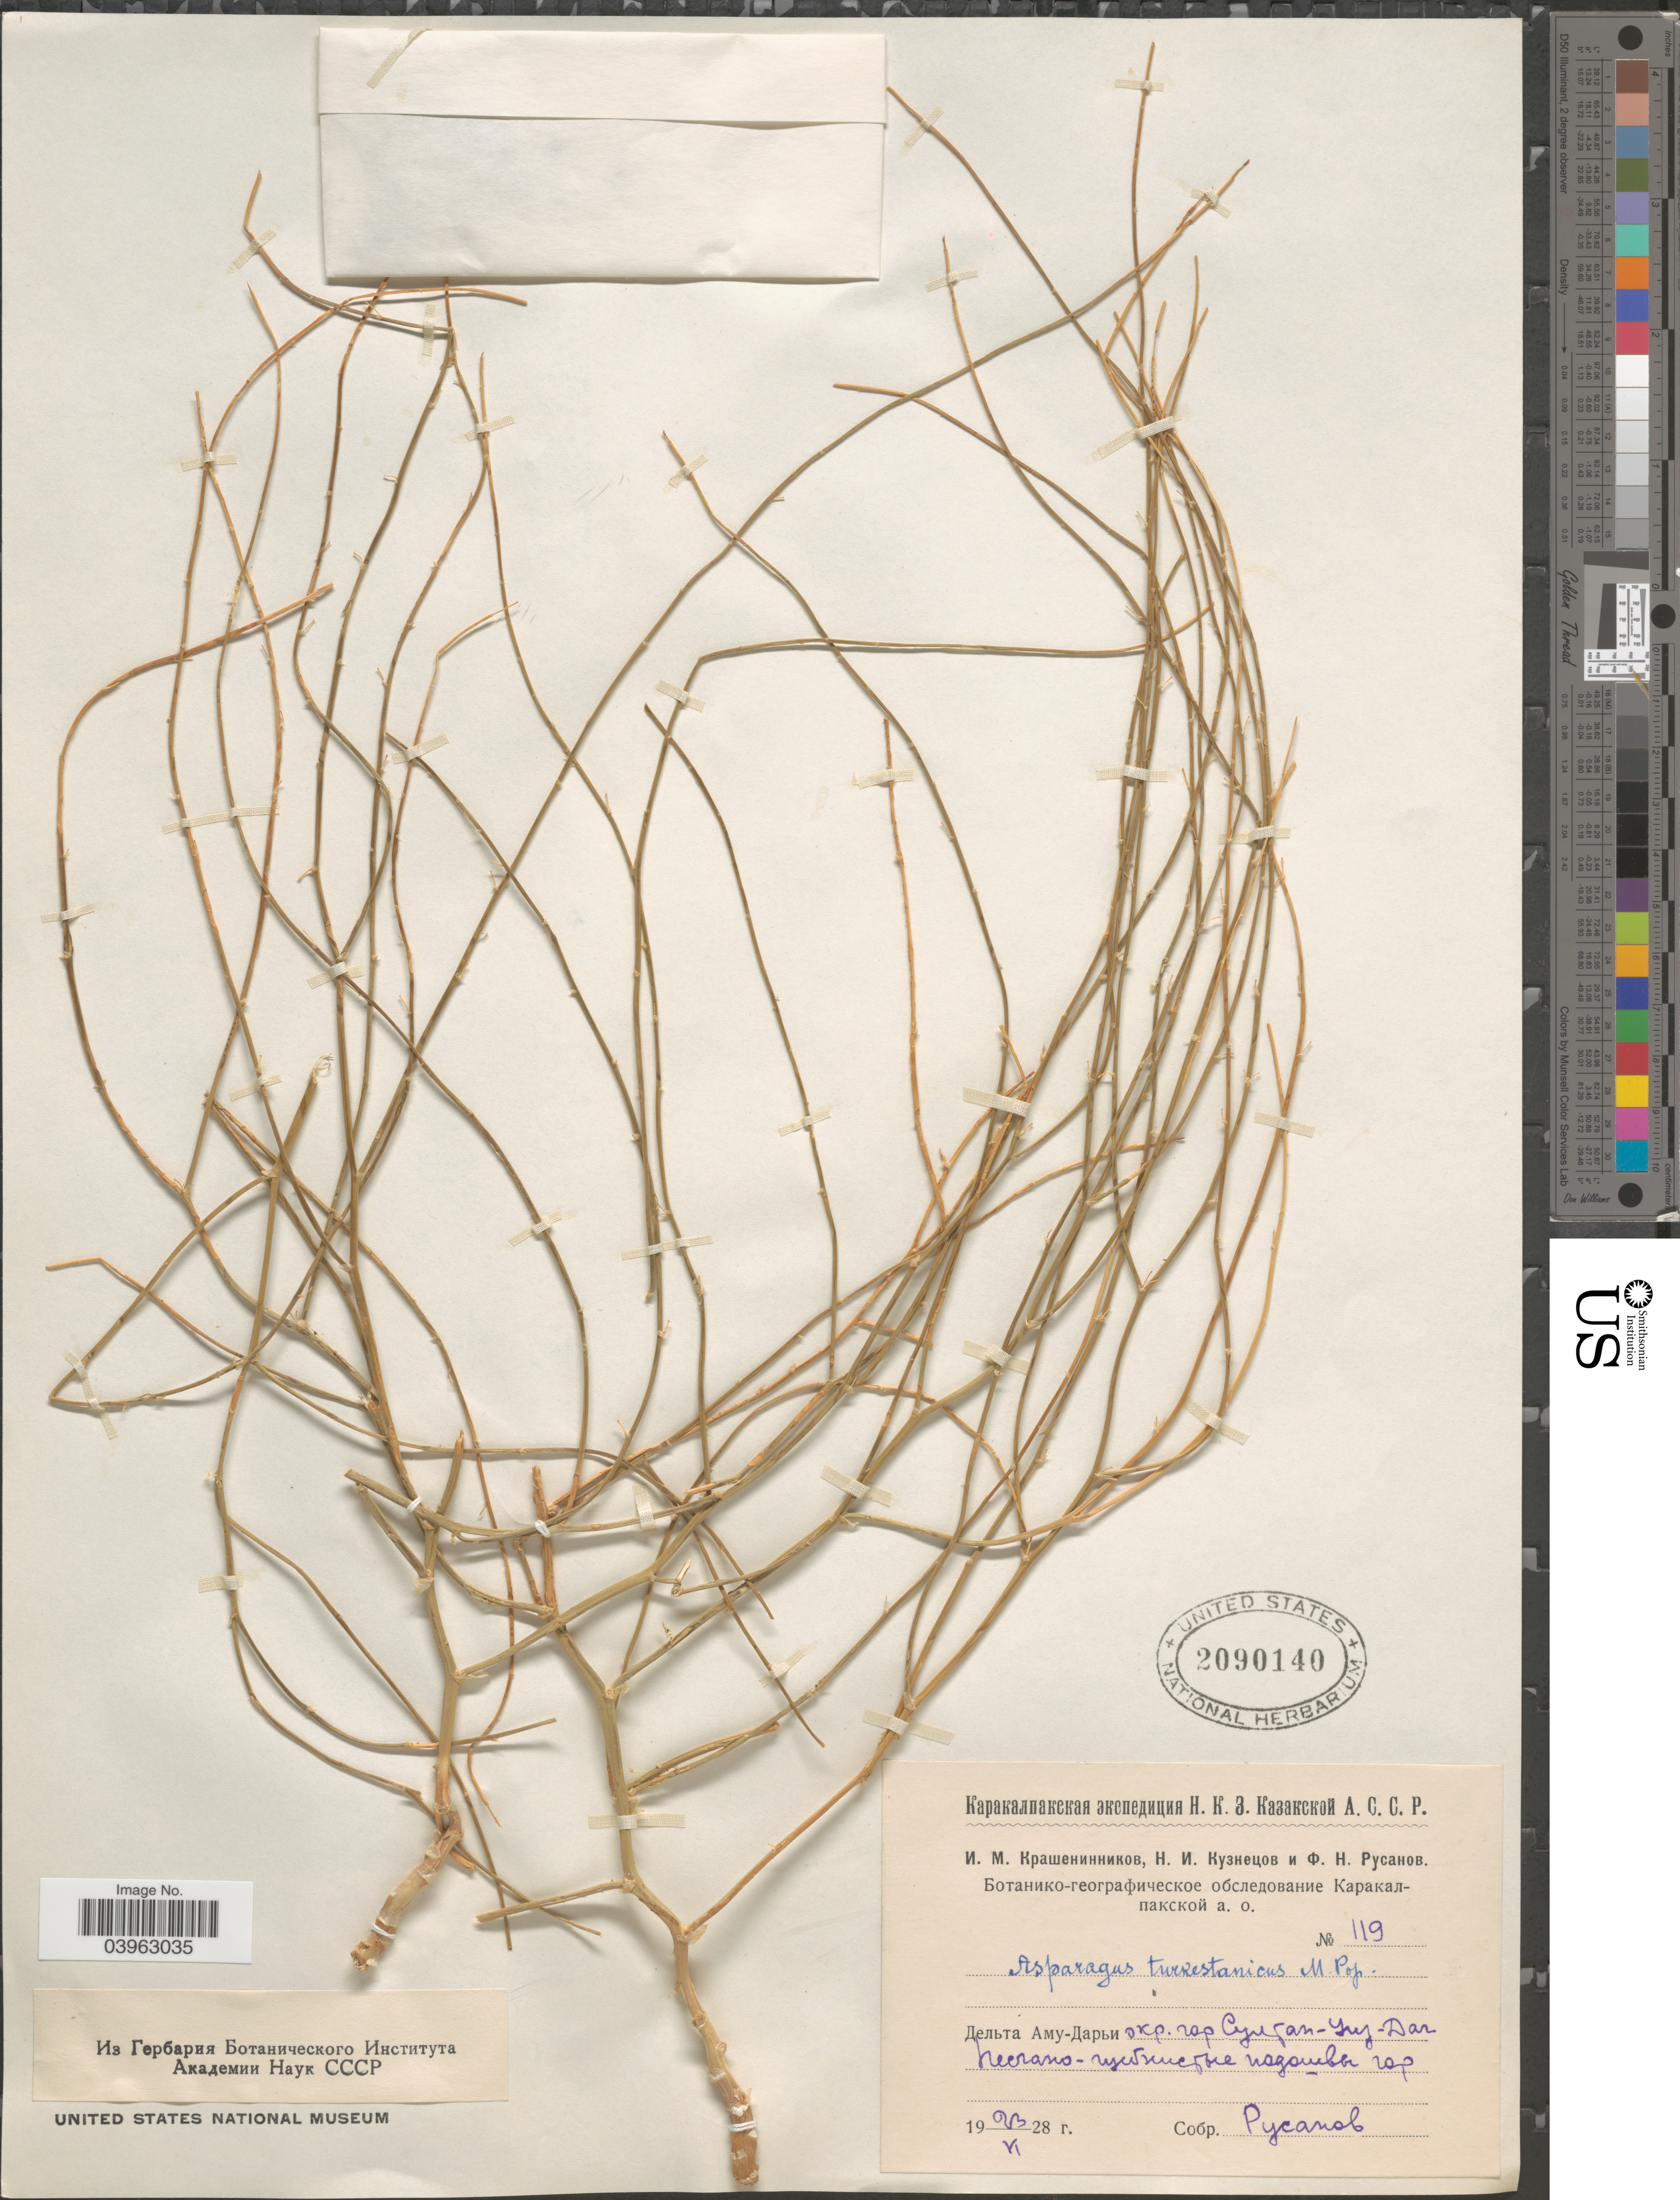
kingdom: Plantae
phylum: Tracheophyta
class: Liliopsida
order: Asparagales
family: Asparagaceae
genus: Asparagus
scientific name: Asparagus turkestanicus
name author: Popov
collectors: Rusanov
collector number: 119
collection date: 1928-06-23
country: Uzbekistan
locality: Delta of Amu-Darya river, vicinity of Sultan-Uiz-Dag Mts.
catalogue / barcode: US 2090140